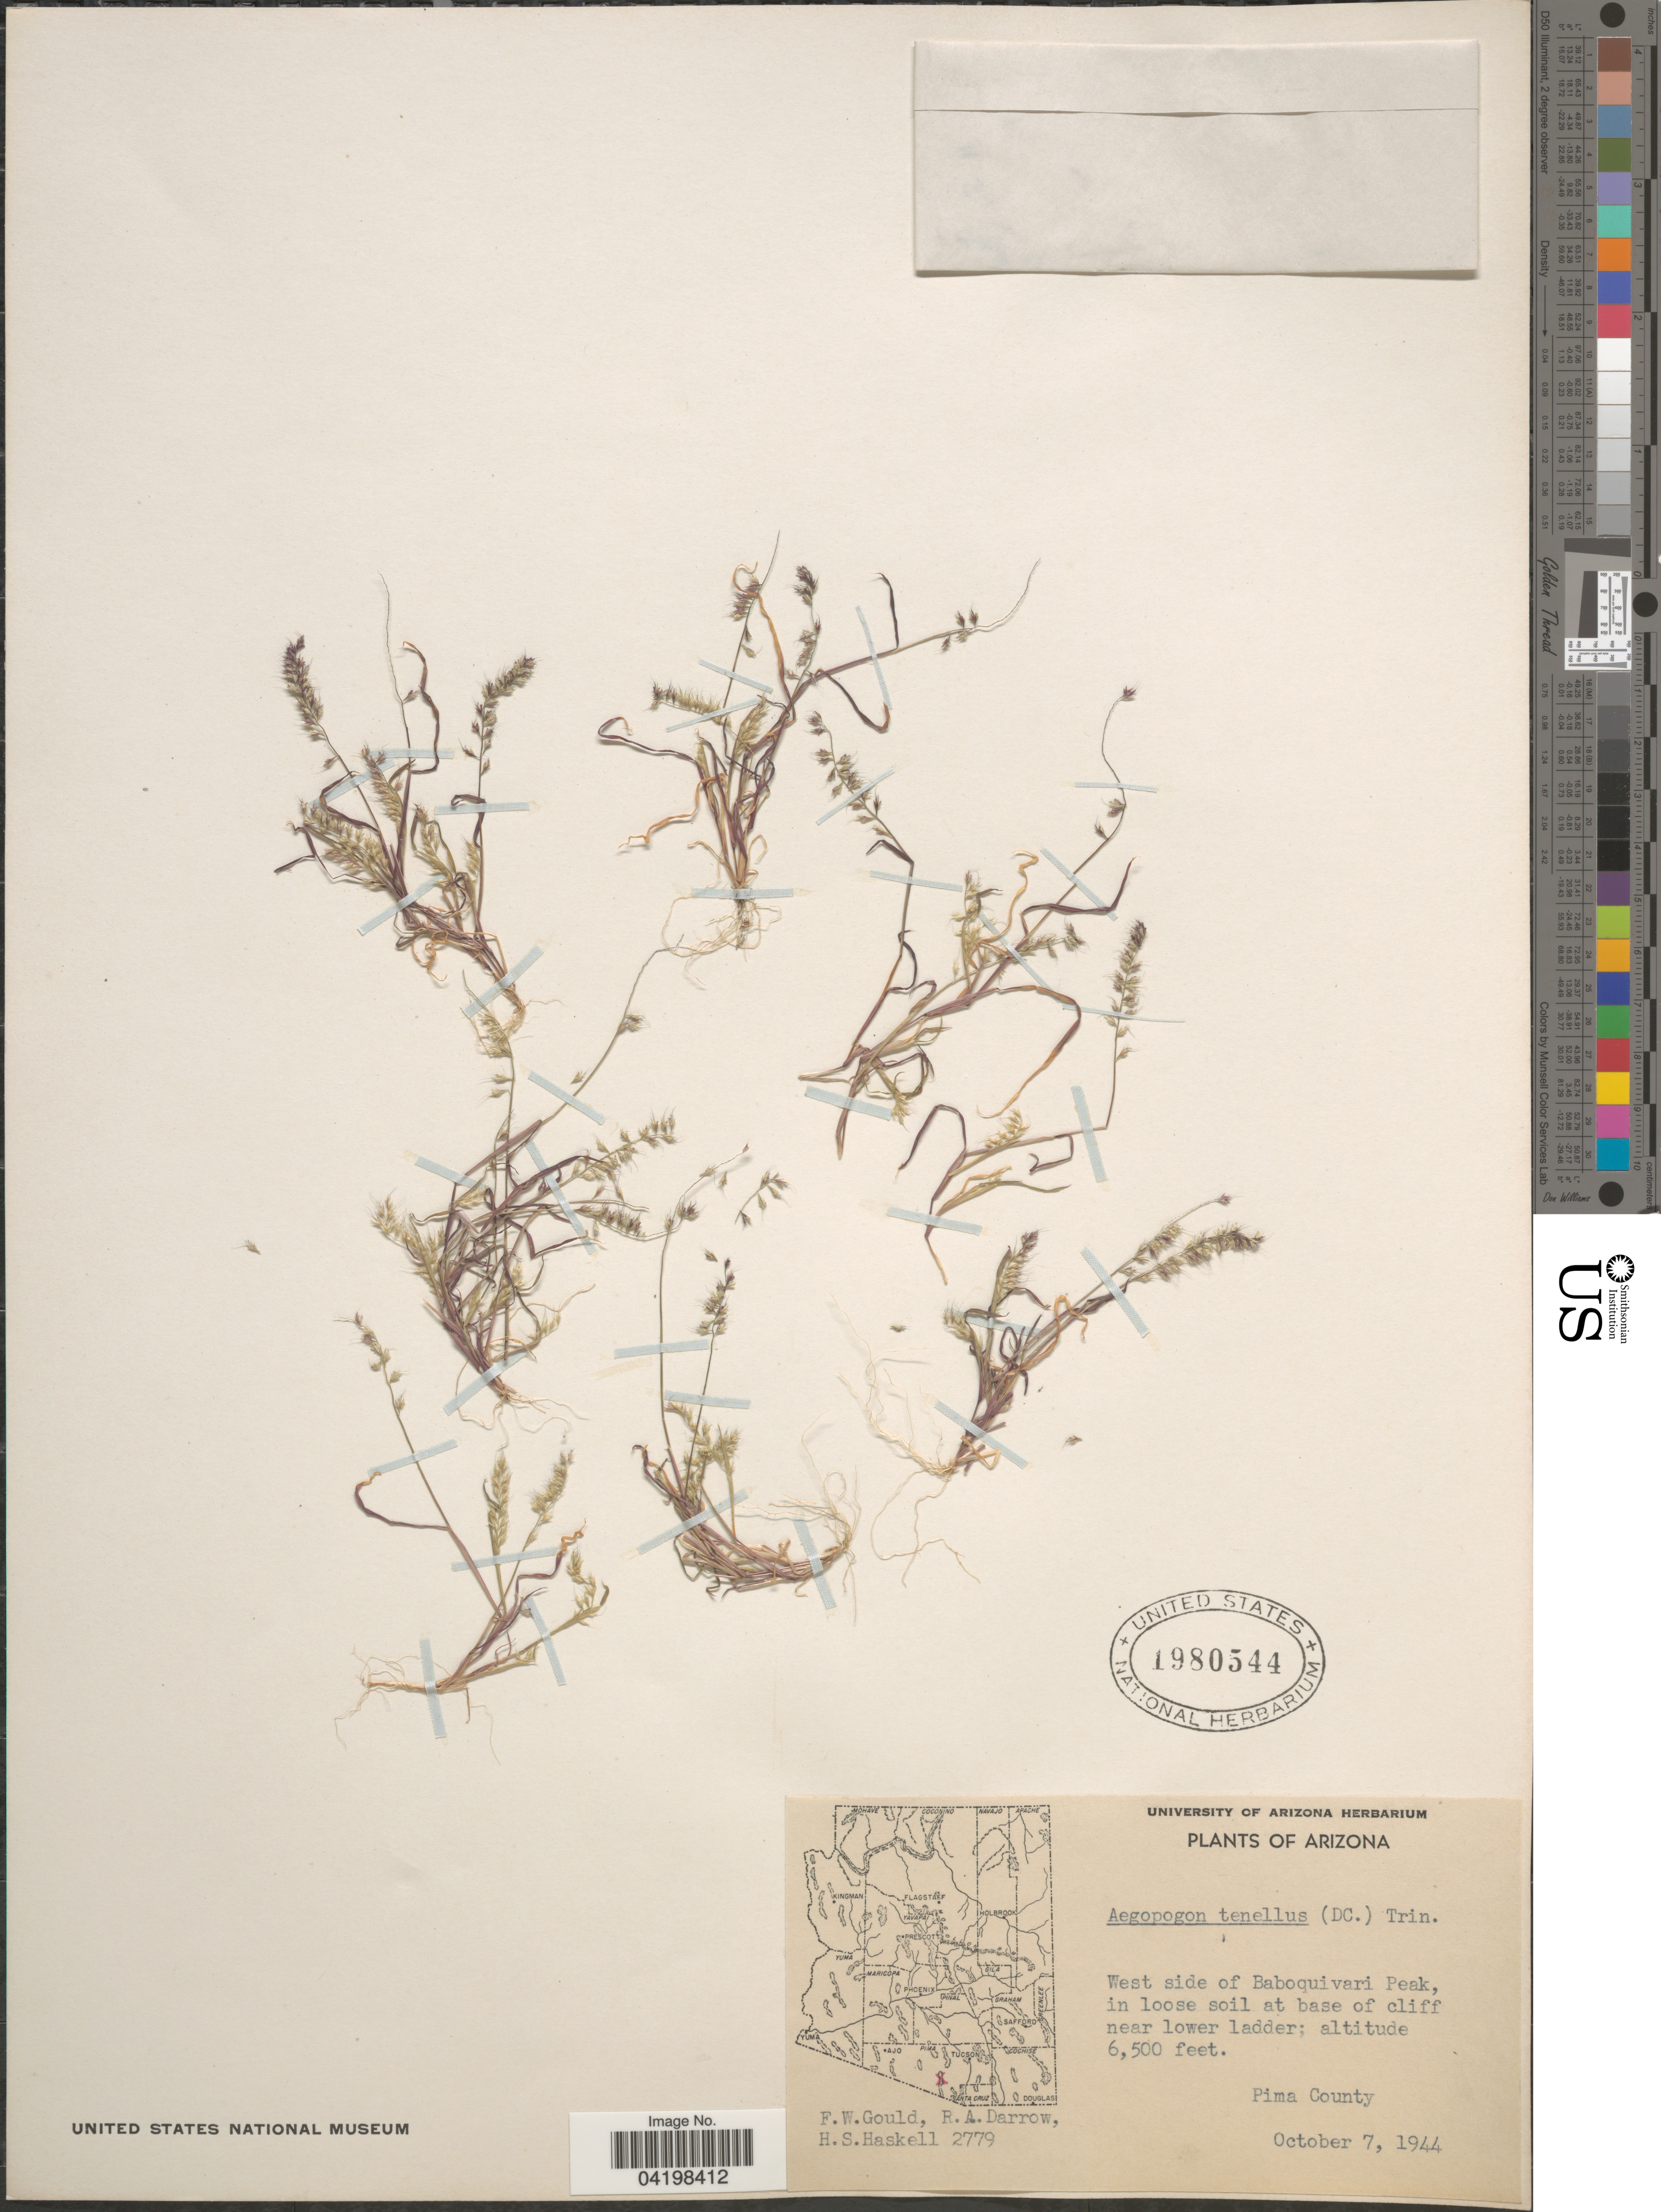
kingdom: Plantae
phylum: Tracheophyta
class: Liliopsida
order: Poales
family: Poaceae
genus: Muhlenbergia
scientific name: Muhlenbergia uniseta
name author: (Lag.) Columbus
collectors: F. W. Gould, R. A. Darrow & H. Haskell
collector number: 2779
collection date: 1944-10-07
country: United States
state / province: Arizona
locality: West side of Baboquivari Peak, in loose soil at base of cliff near lower ladder; Pima County.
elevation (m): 1981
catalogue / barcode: US 1980544